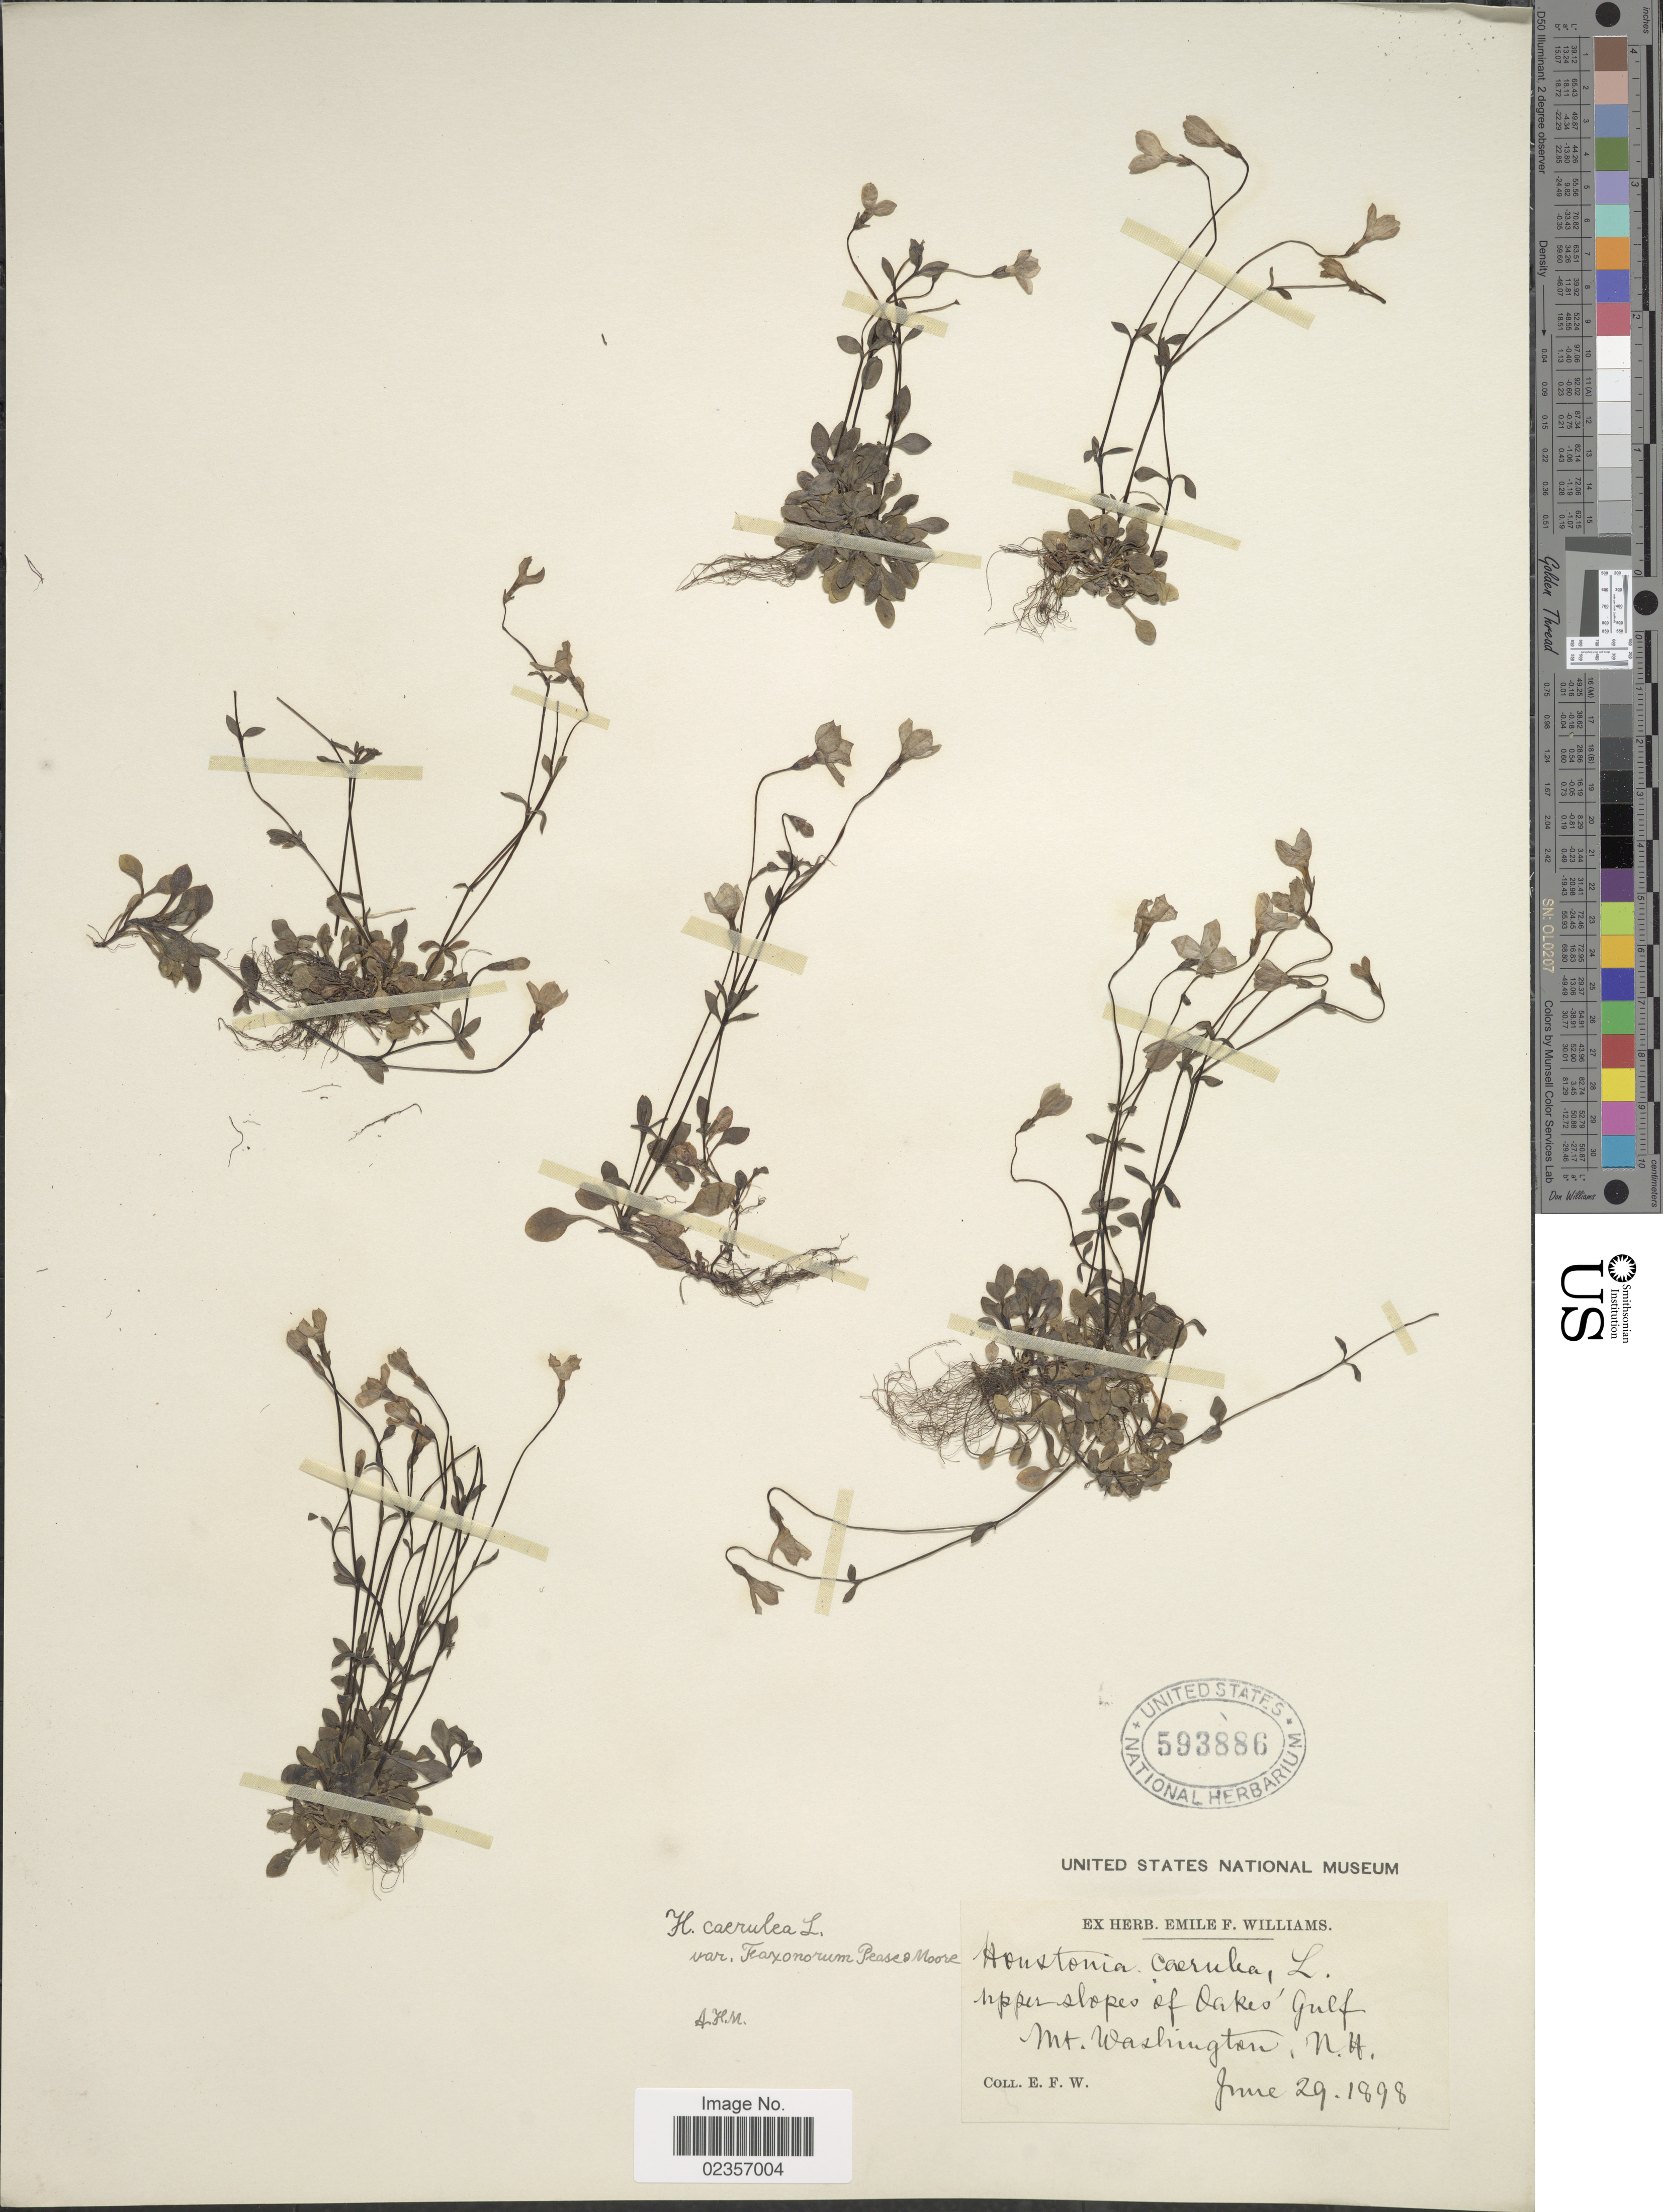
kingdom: Plantae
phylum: Tracheophyta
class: Magnoliopsida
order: Gentianales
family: Rubiaceae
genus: Houstonia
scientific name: Houstonia caerulea var. faxonorum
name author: Pease & A.H. Moore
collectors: E. F. Williams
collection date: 1898-06-29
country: United States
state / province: New Hampshire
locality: Upper slopes of Oakes' Gulf, Mt. Washington.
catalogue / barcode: US 593886